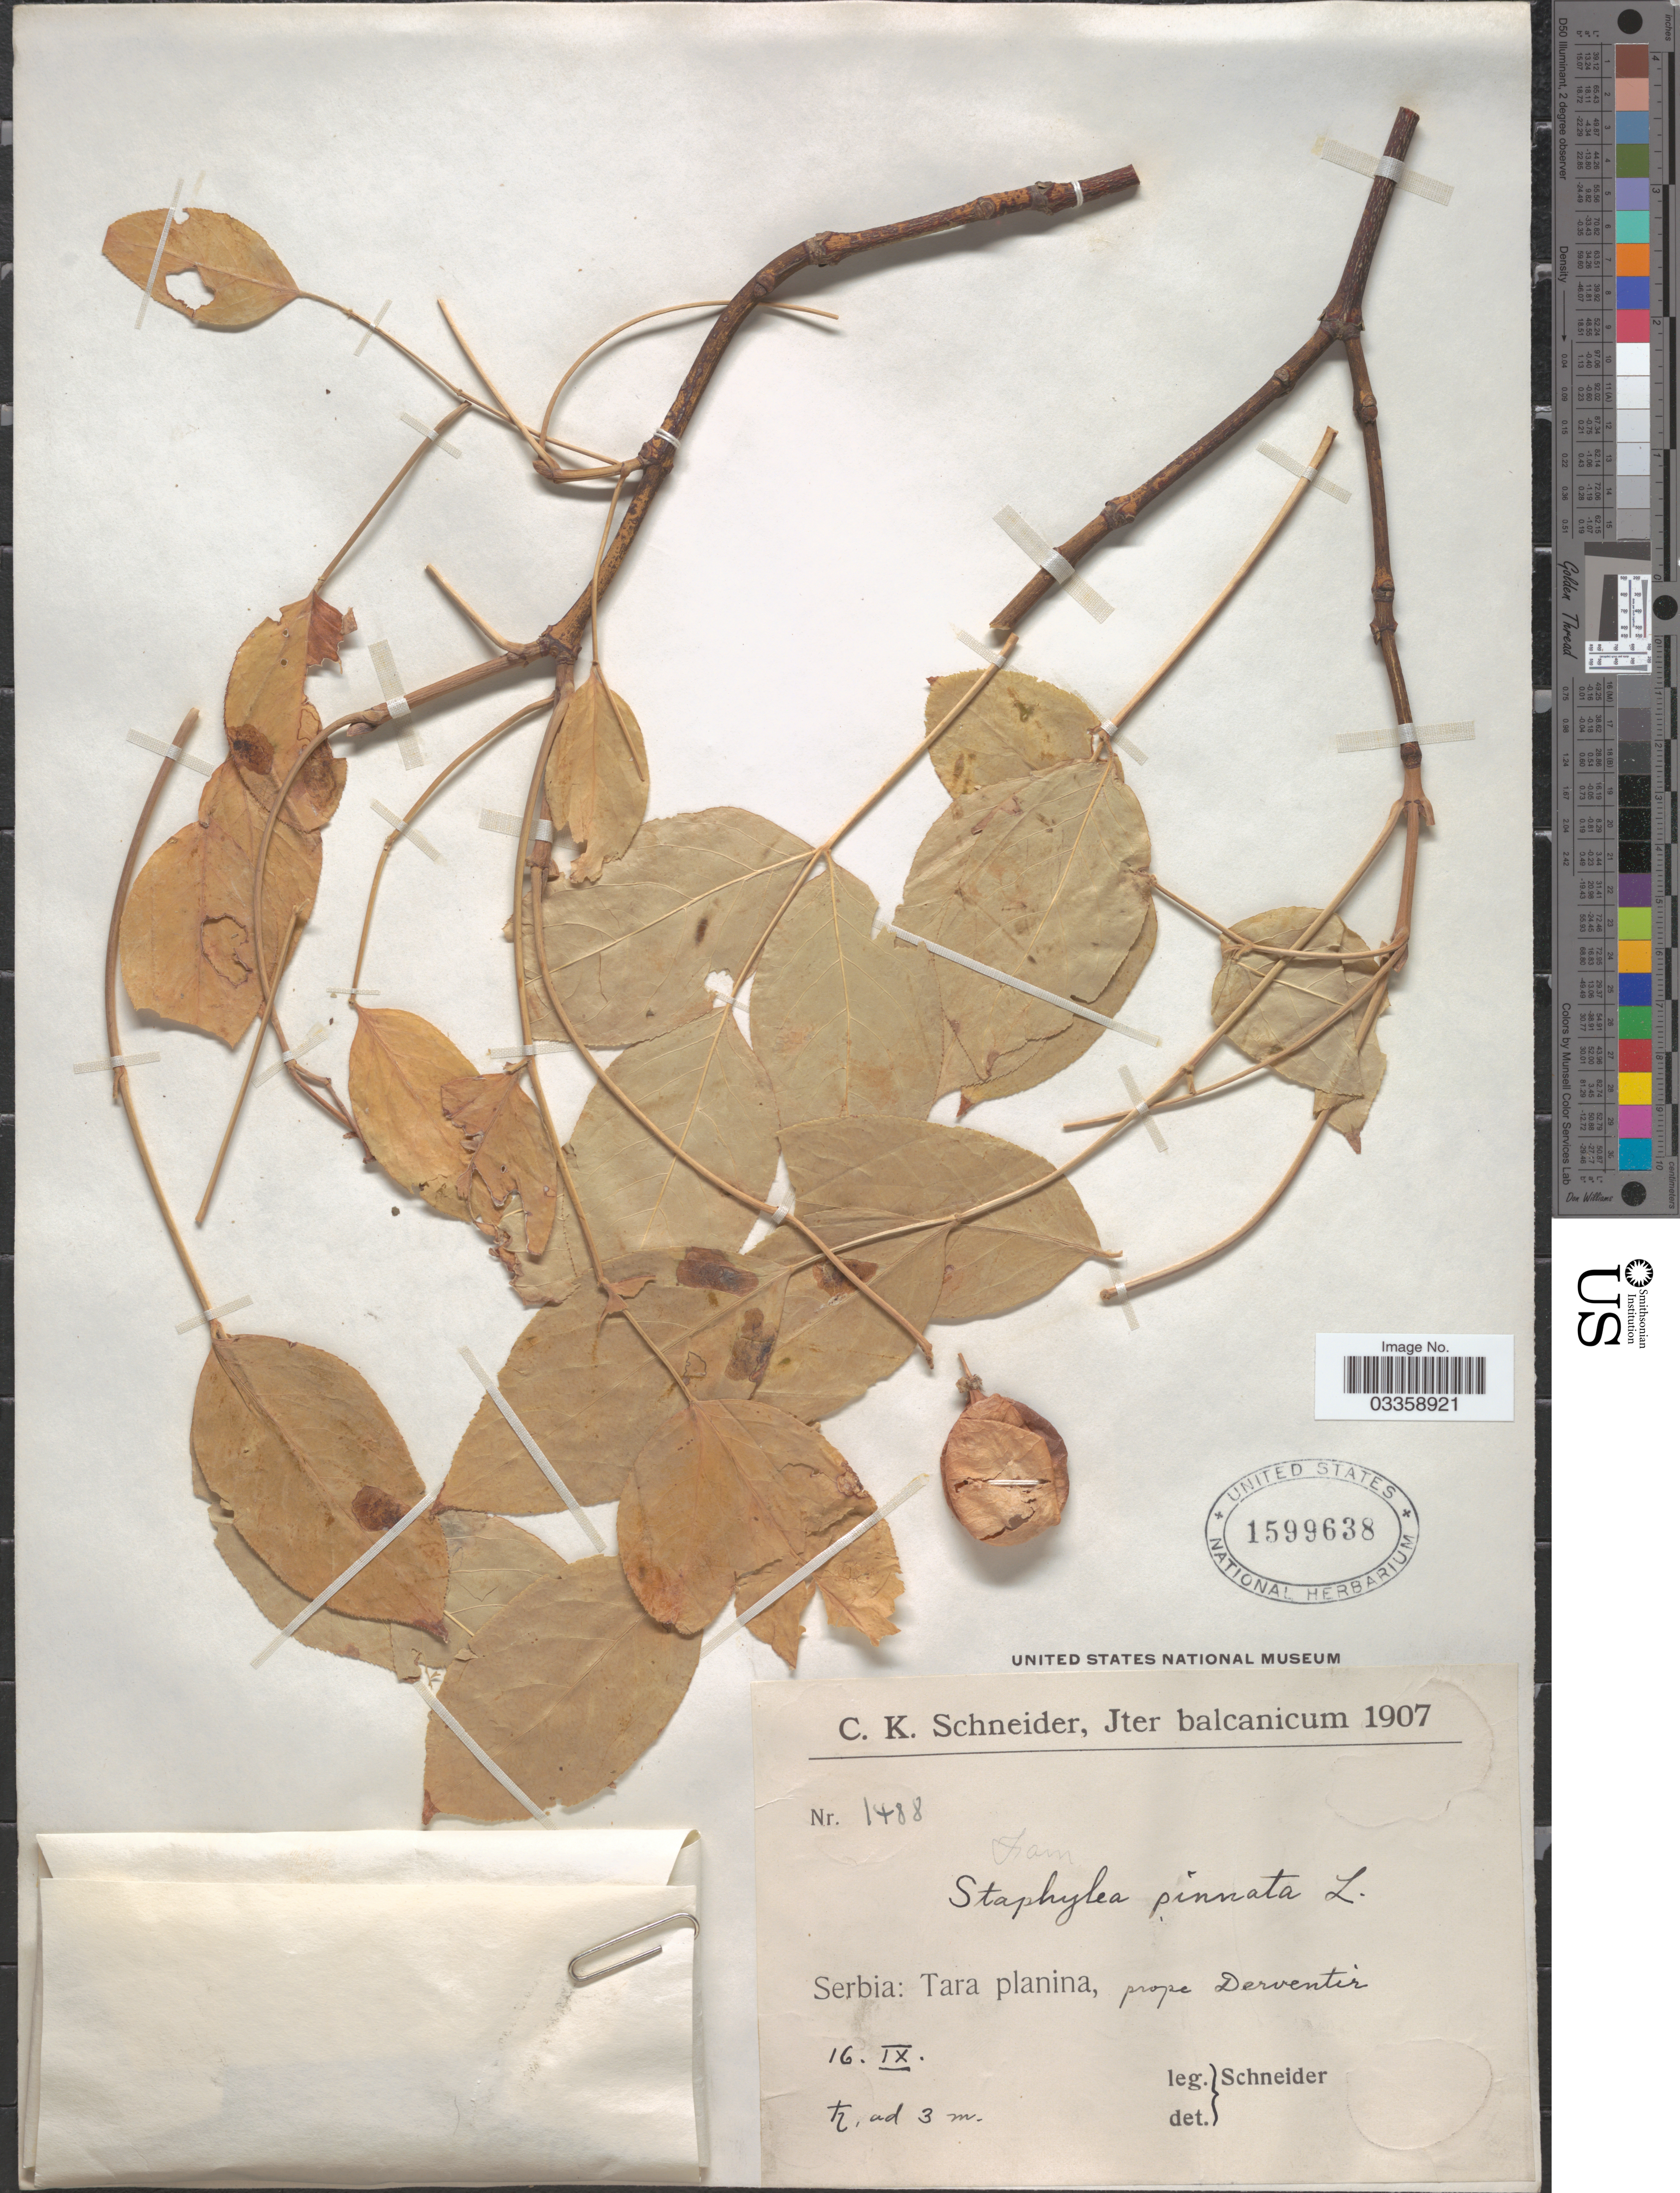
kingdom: Plantae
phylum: Tracheophyta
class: Magnoliopsida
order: Crossosomatales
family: Staphyleaceae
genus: Staphylea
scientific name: Staphylea pinnata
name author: L.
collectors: C. K. Schneider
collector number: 1488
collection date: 1907-09-16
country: Serbia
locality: Iter balcanicum. [unsure placement] Serbia: Tara planina, prope Derventir.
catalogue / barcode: US 1599638